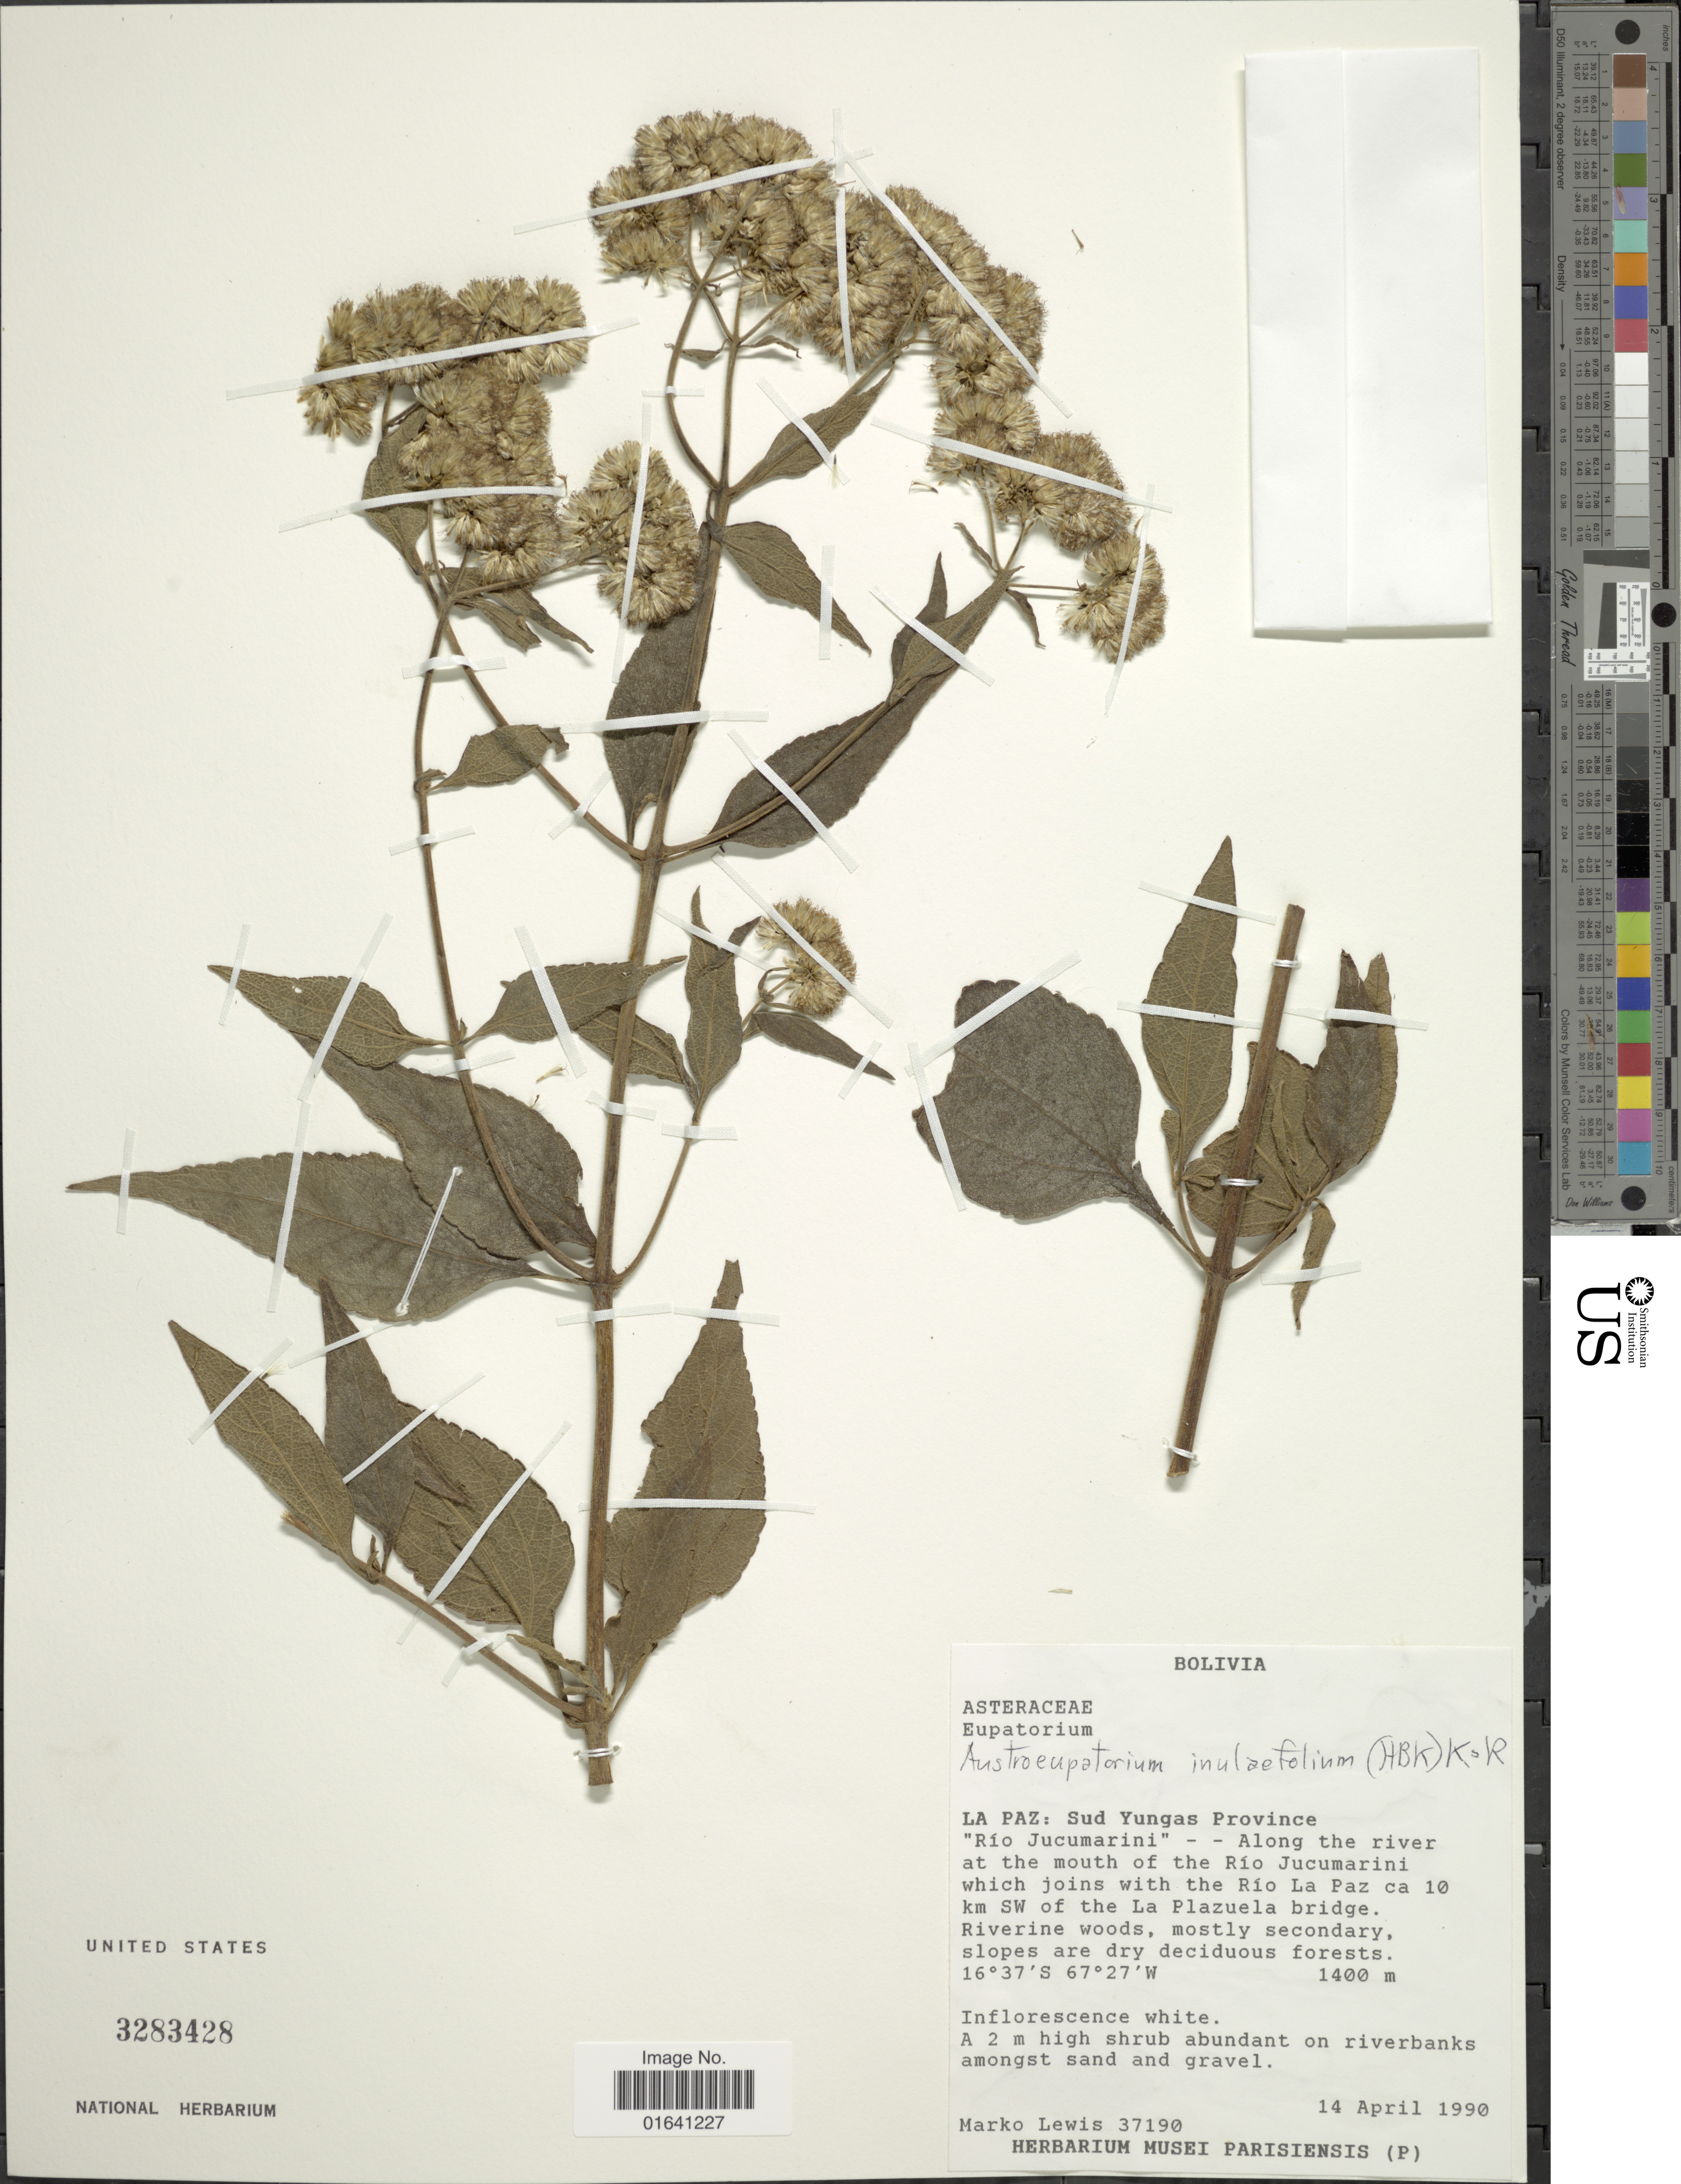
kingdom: Plantae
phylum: Tracheophyta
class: Magnoliopsida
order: Asterales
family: Asteraceae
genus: Austroeupatorium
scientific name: Austroeupatorium inulaefolium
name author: (Kunth) R.M. King & H. Rob.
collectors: M. A. Lewis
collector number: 37190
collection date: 1990-04-14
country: Bolivia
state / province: La Paz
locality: Sud Yungas Province 'Río Jucumarini' - - Along the river at the mouth of the Río Jucumarini wich joins with the Río La Paz ca 10 km SW of the La Plazuela bridge. Riverine woods, mostly secondary, slopes are dry deciduous forests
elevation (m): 1400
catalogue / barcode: US 3283428